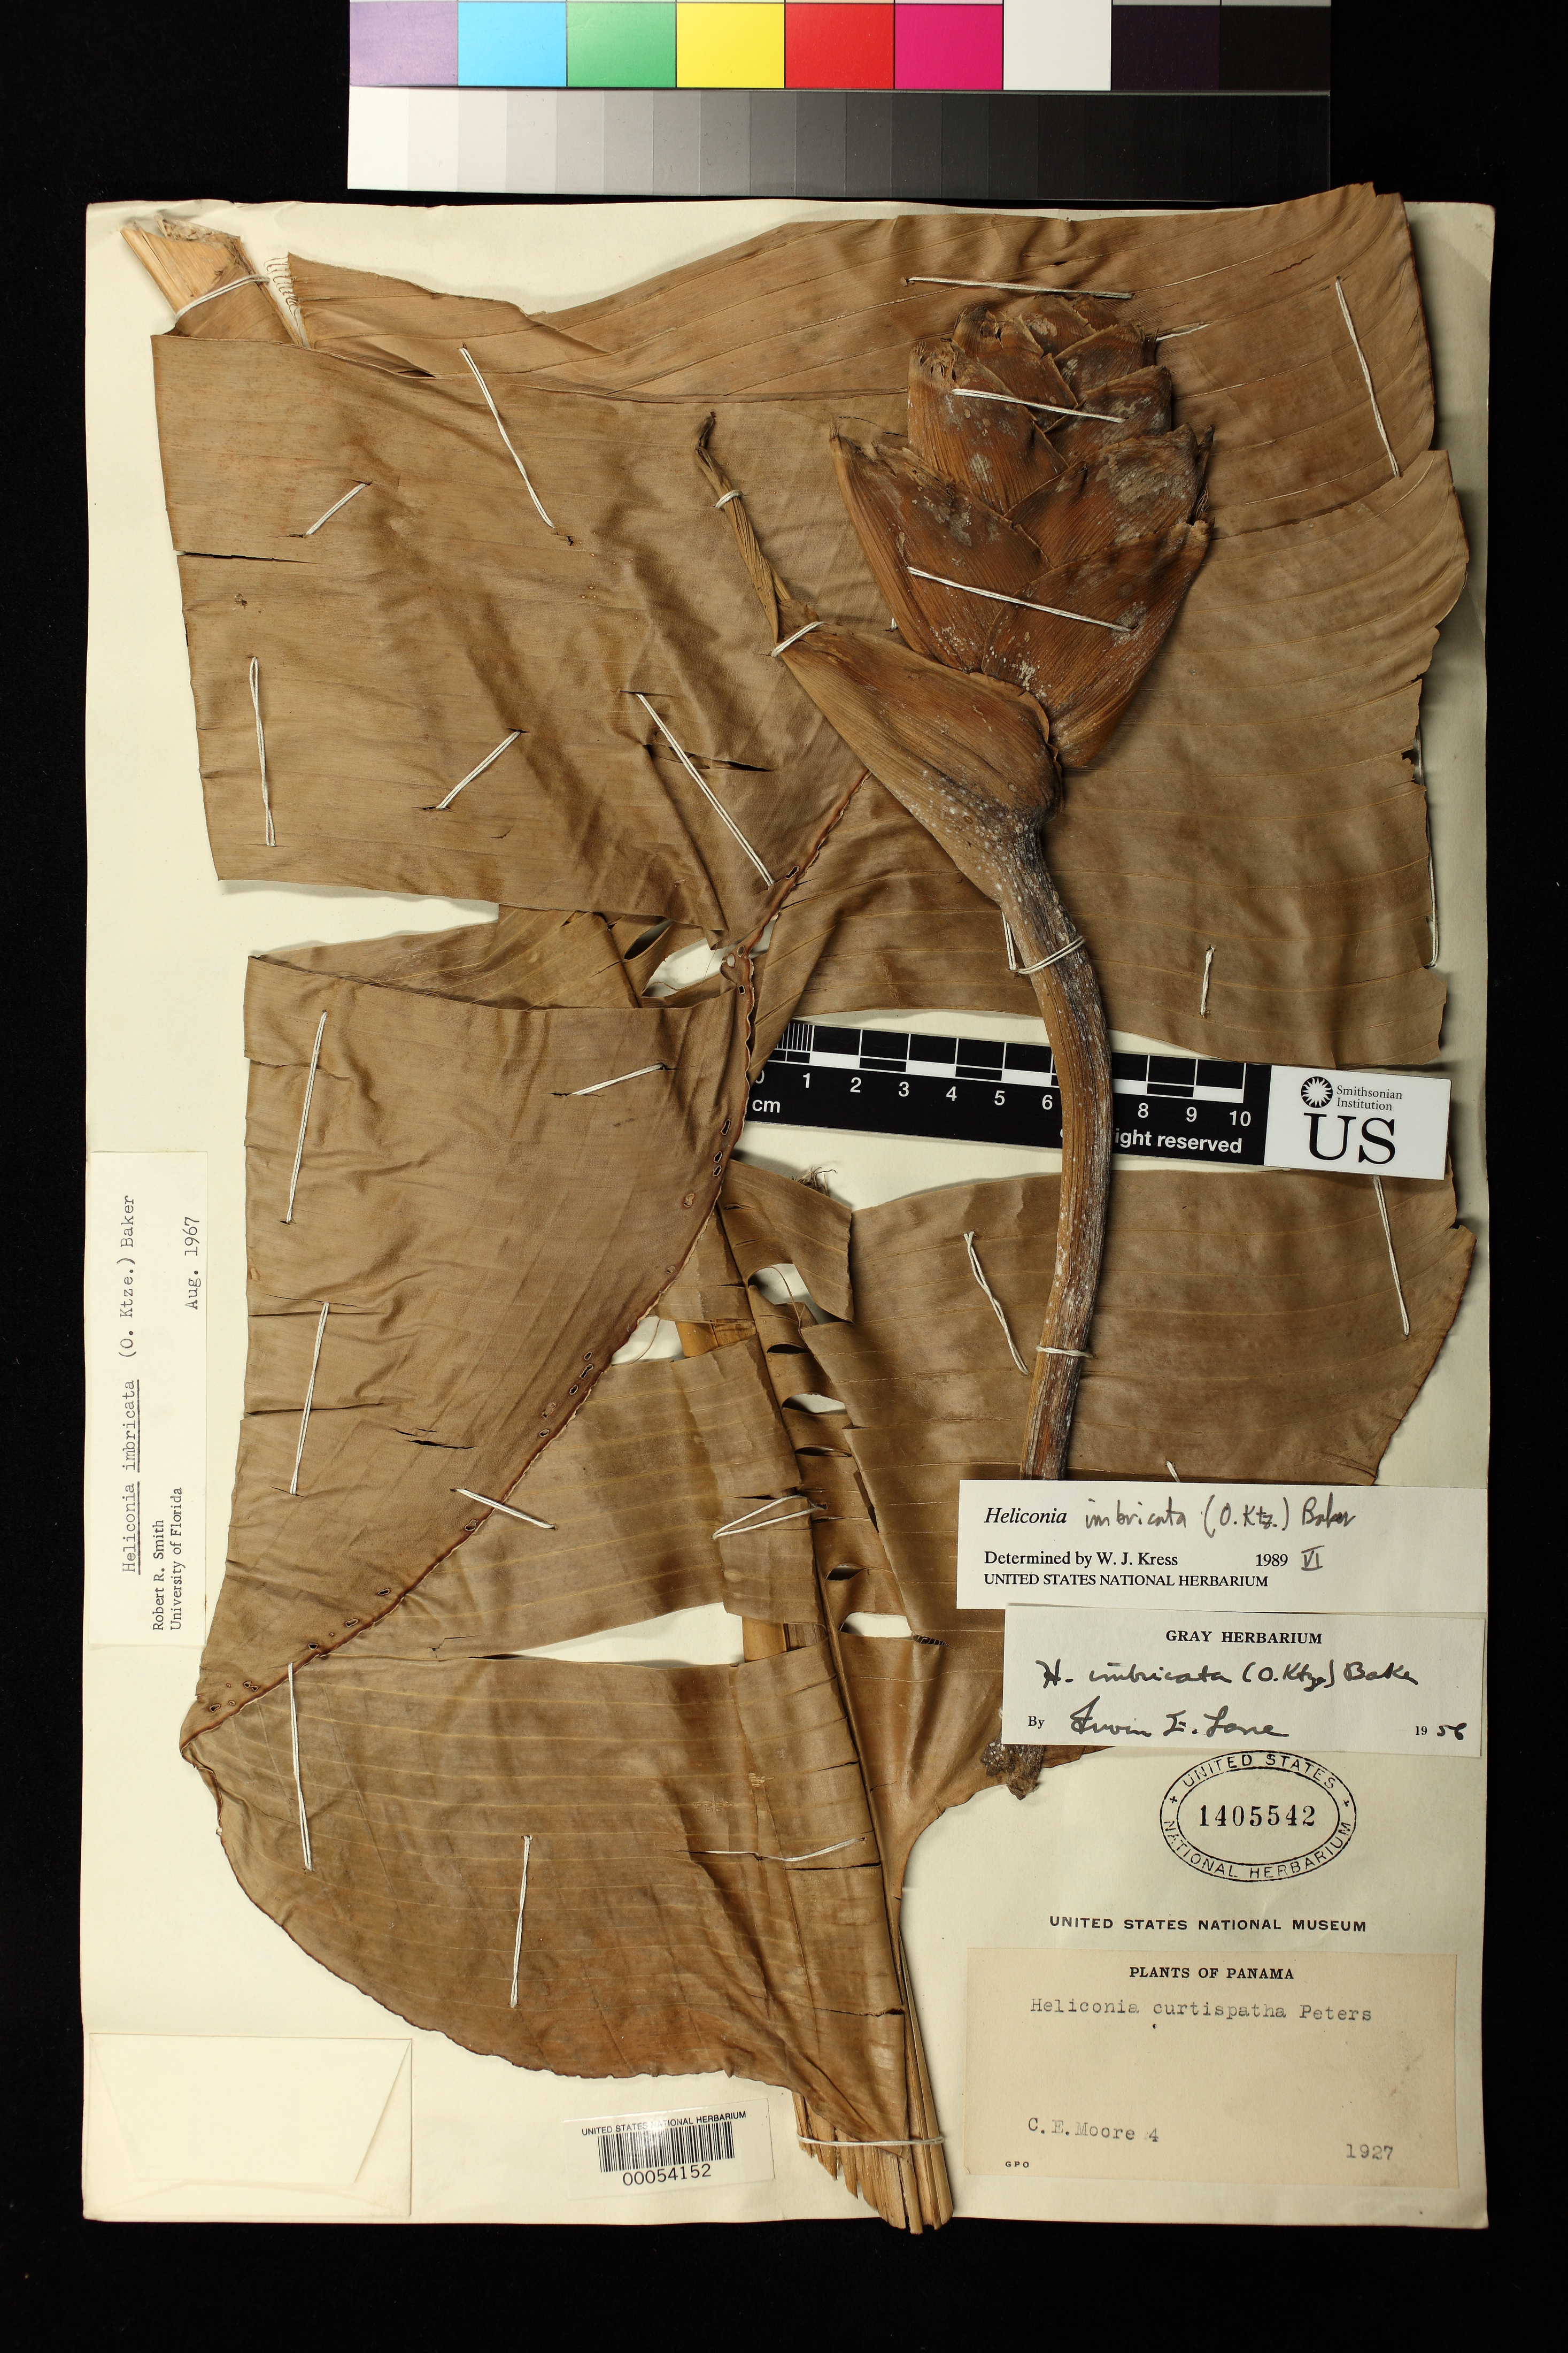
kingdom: Plantae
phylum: Tracheophyta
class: Liliopsida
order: Zingiberales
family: Heliconiaceae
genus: Heliconia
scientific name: Heliconia imbricata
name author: (Kuntze) Baker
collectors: C. Moore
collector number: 4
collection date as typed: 1927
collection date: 1927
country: Panama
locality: NW of Boquete towards Parque Nacional Volcan Baru.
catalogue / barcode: US 1405542